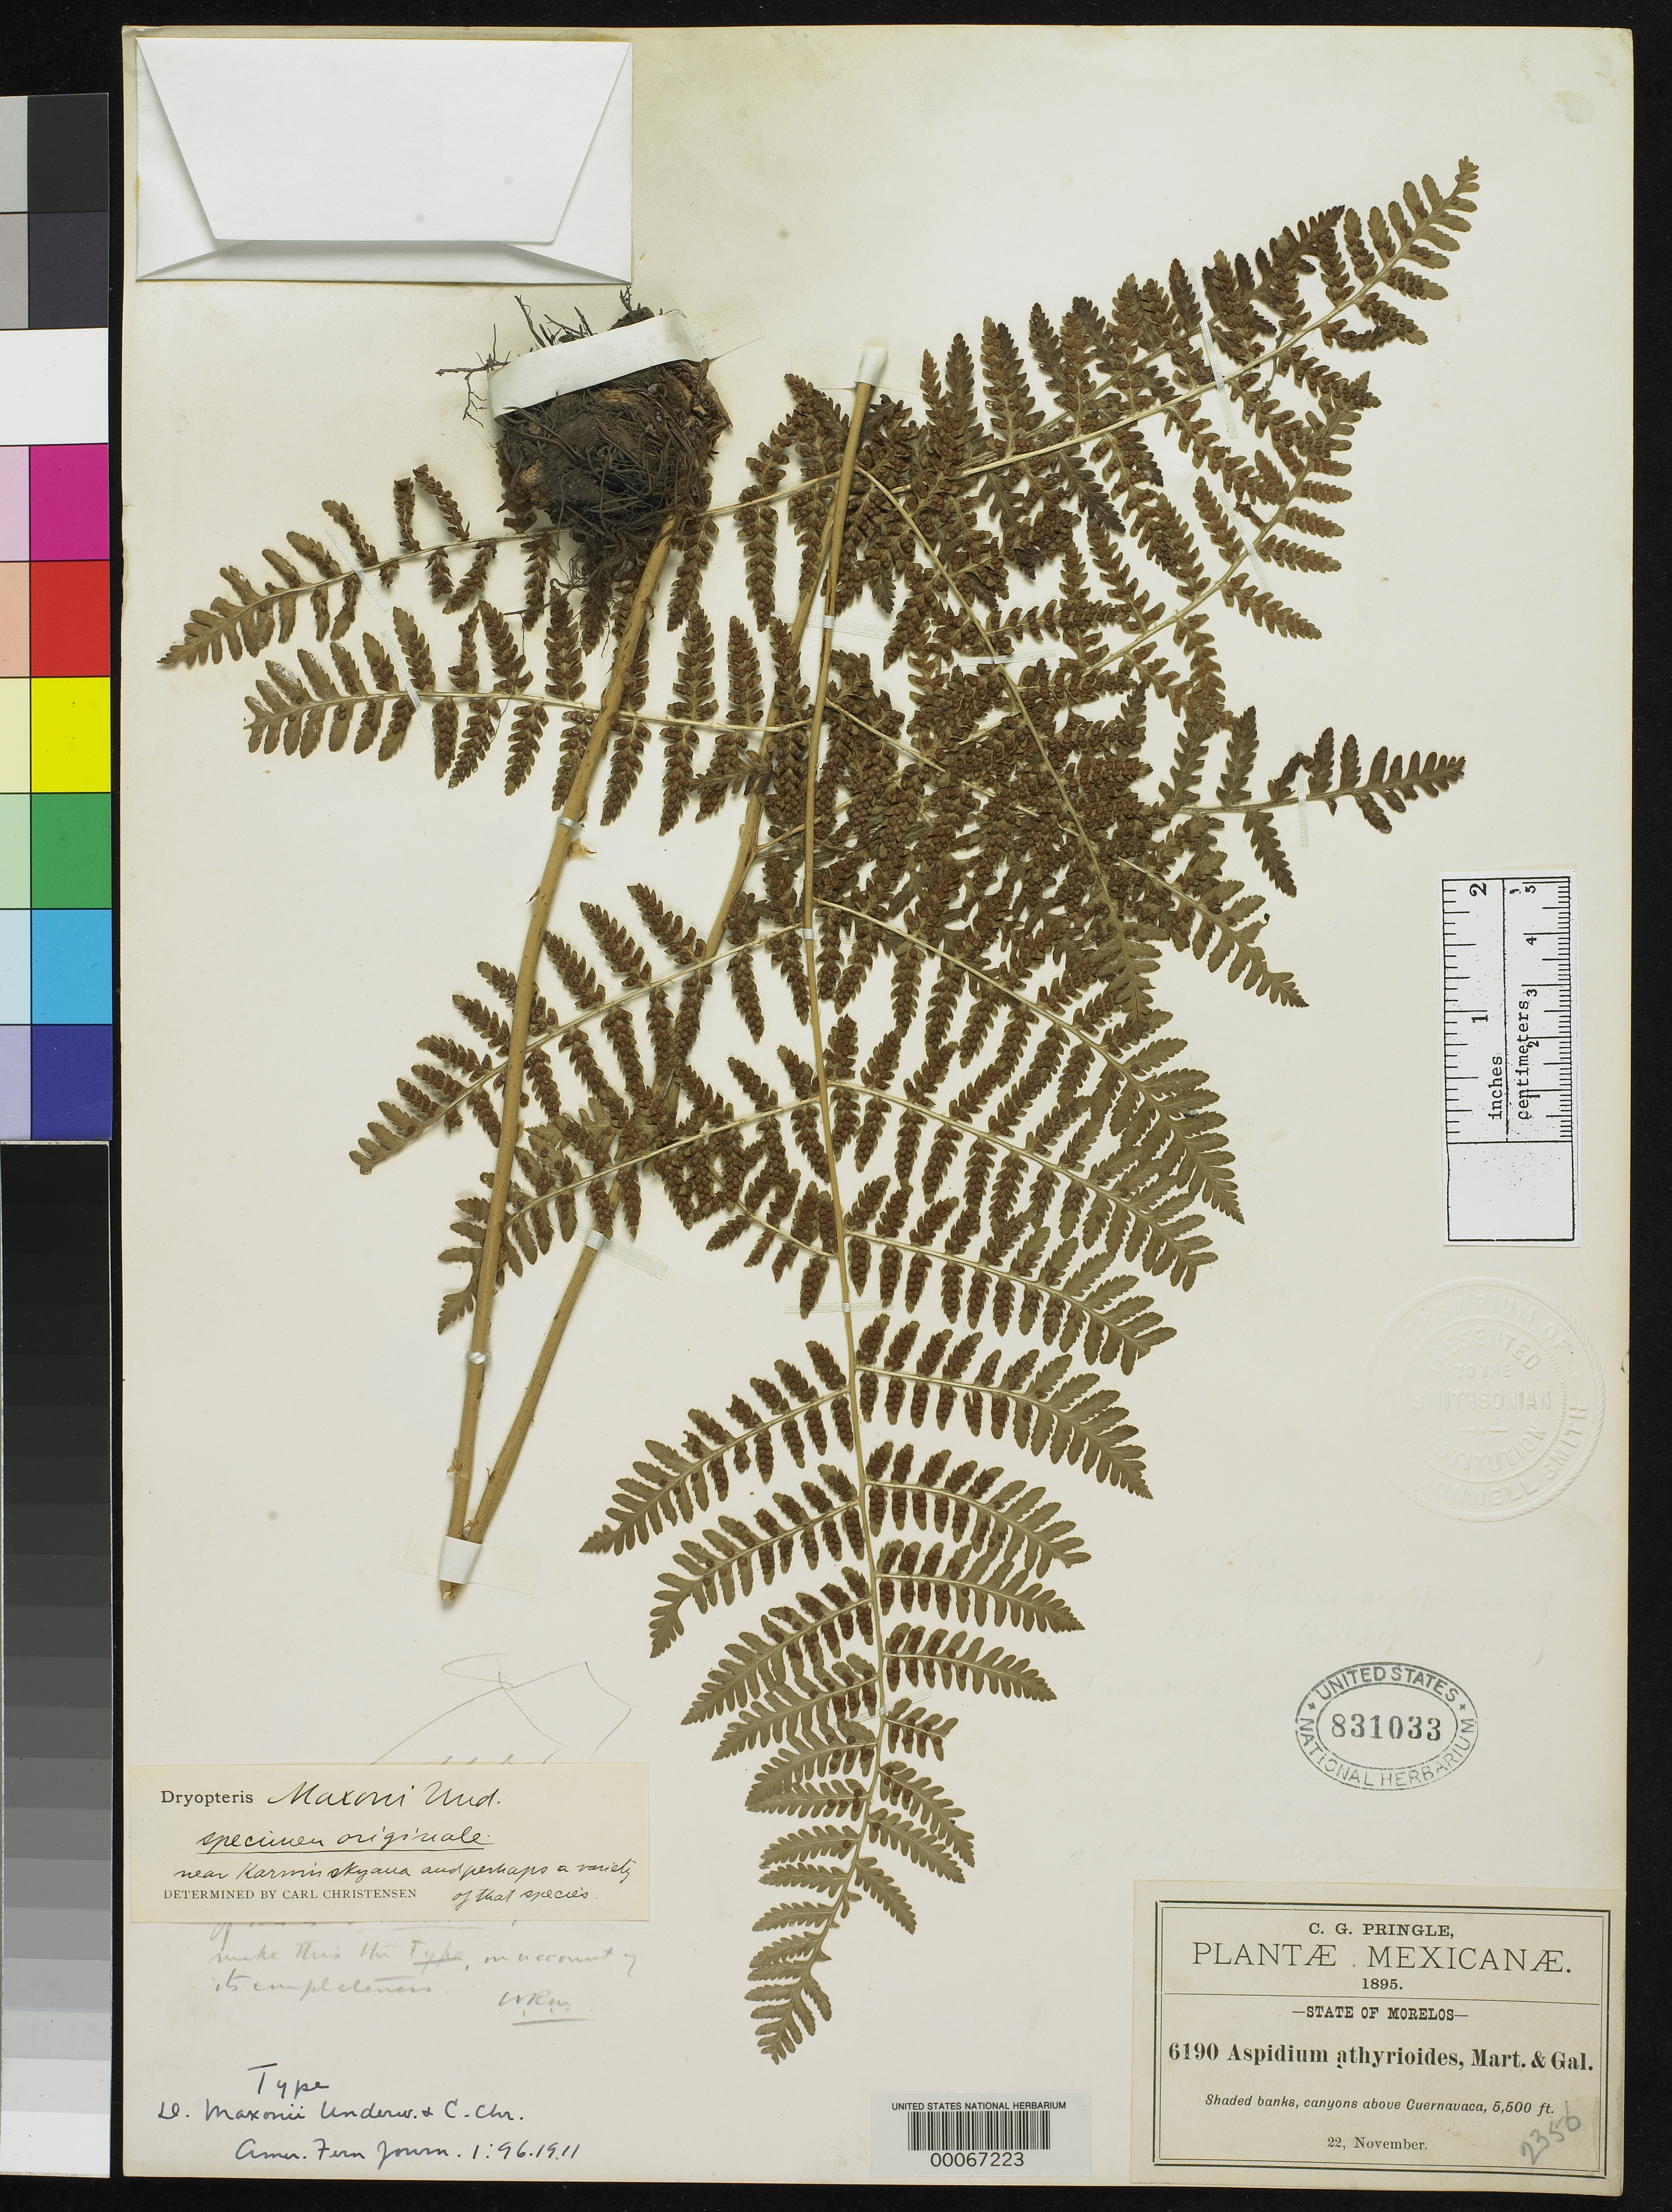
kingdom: Plantae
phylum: Tracheophyta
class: Polypodiopsida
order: Polypodiales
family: Dryopteridaceae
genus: Dryopteris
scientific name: Dryopteris maxonii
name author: Underw. & C. Chr.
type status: Holotype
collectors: C. G. Pringle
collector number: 6190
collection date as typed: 22 Nov 1895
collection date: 1895-11-22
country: Mexico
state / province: Morelos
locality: Canyons above Cuernavaca.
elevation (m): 1676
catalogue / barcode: US 831033